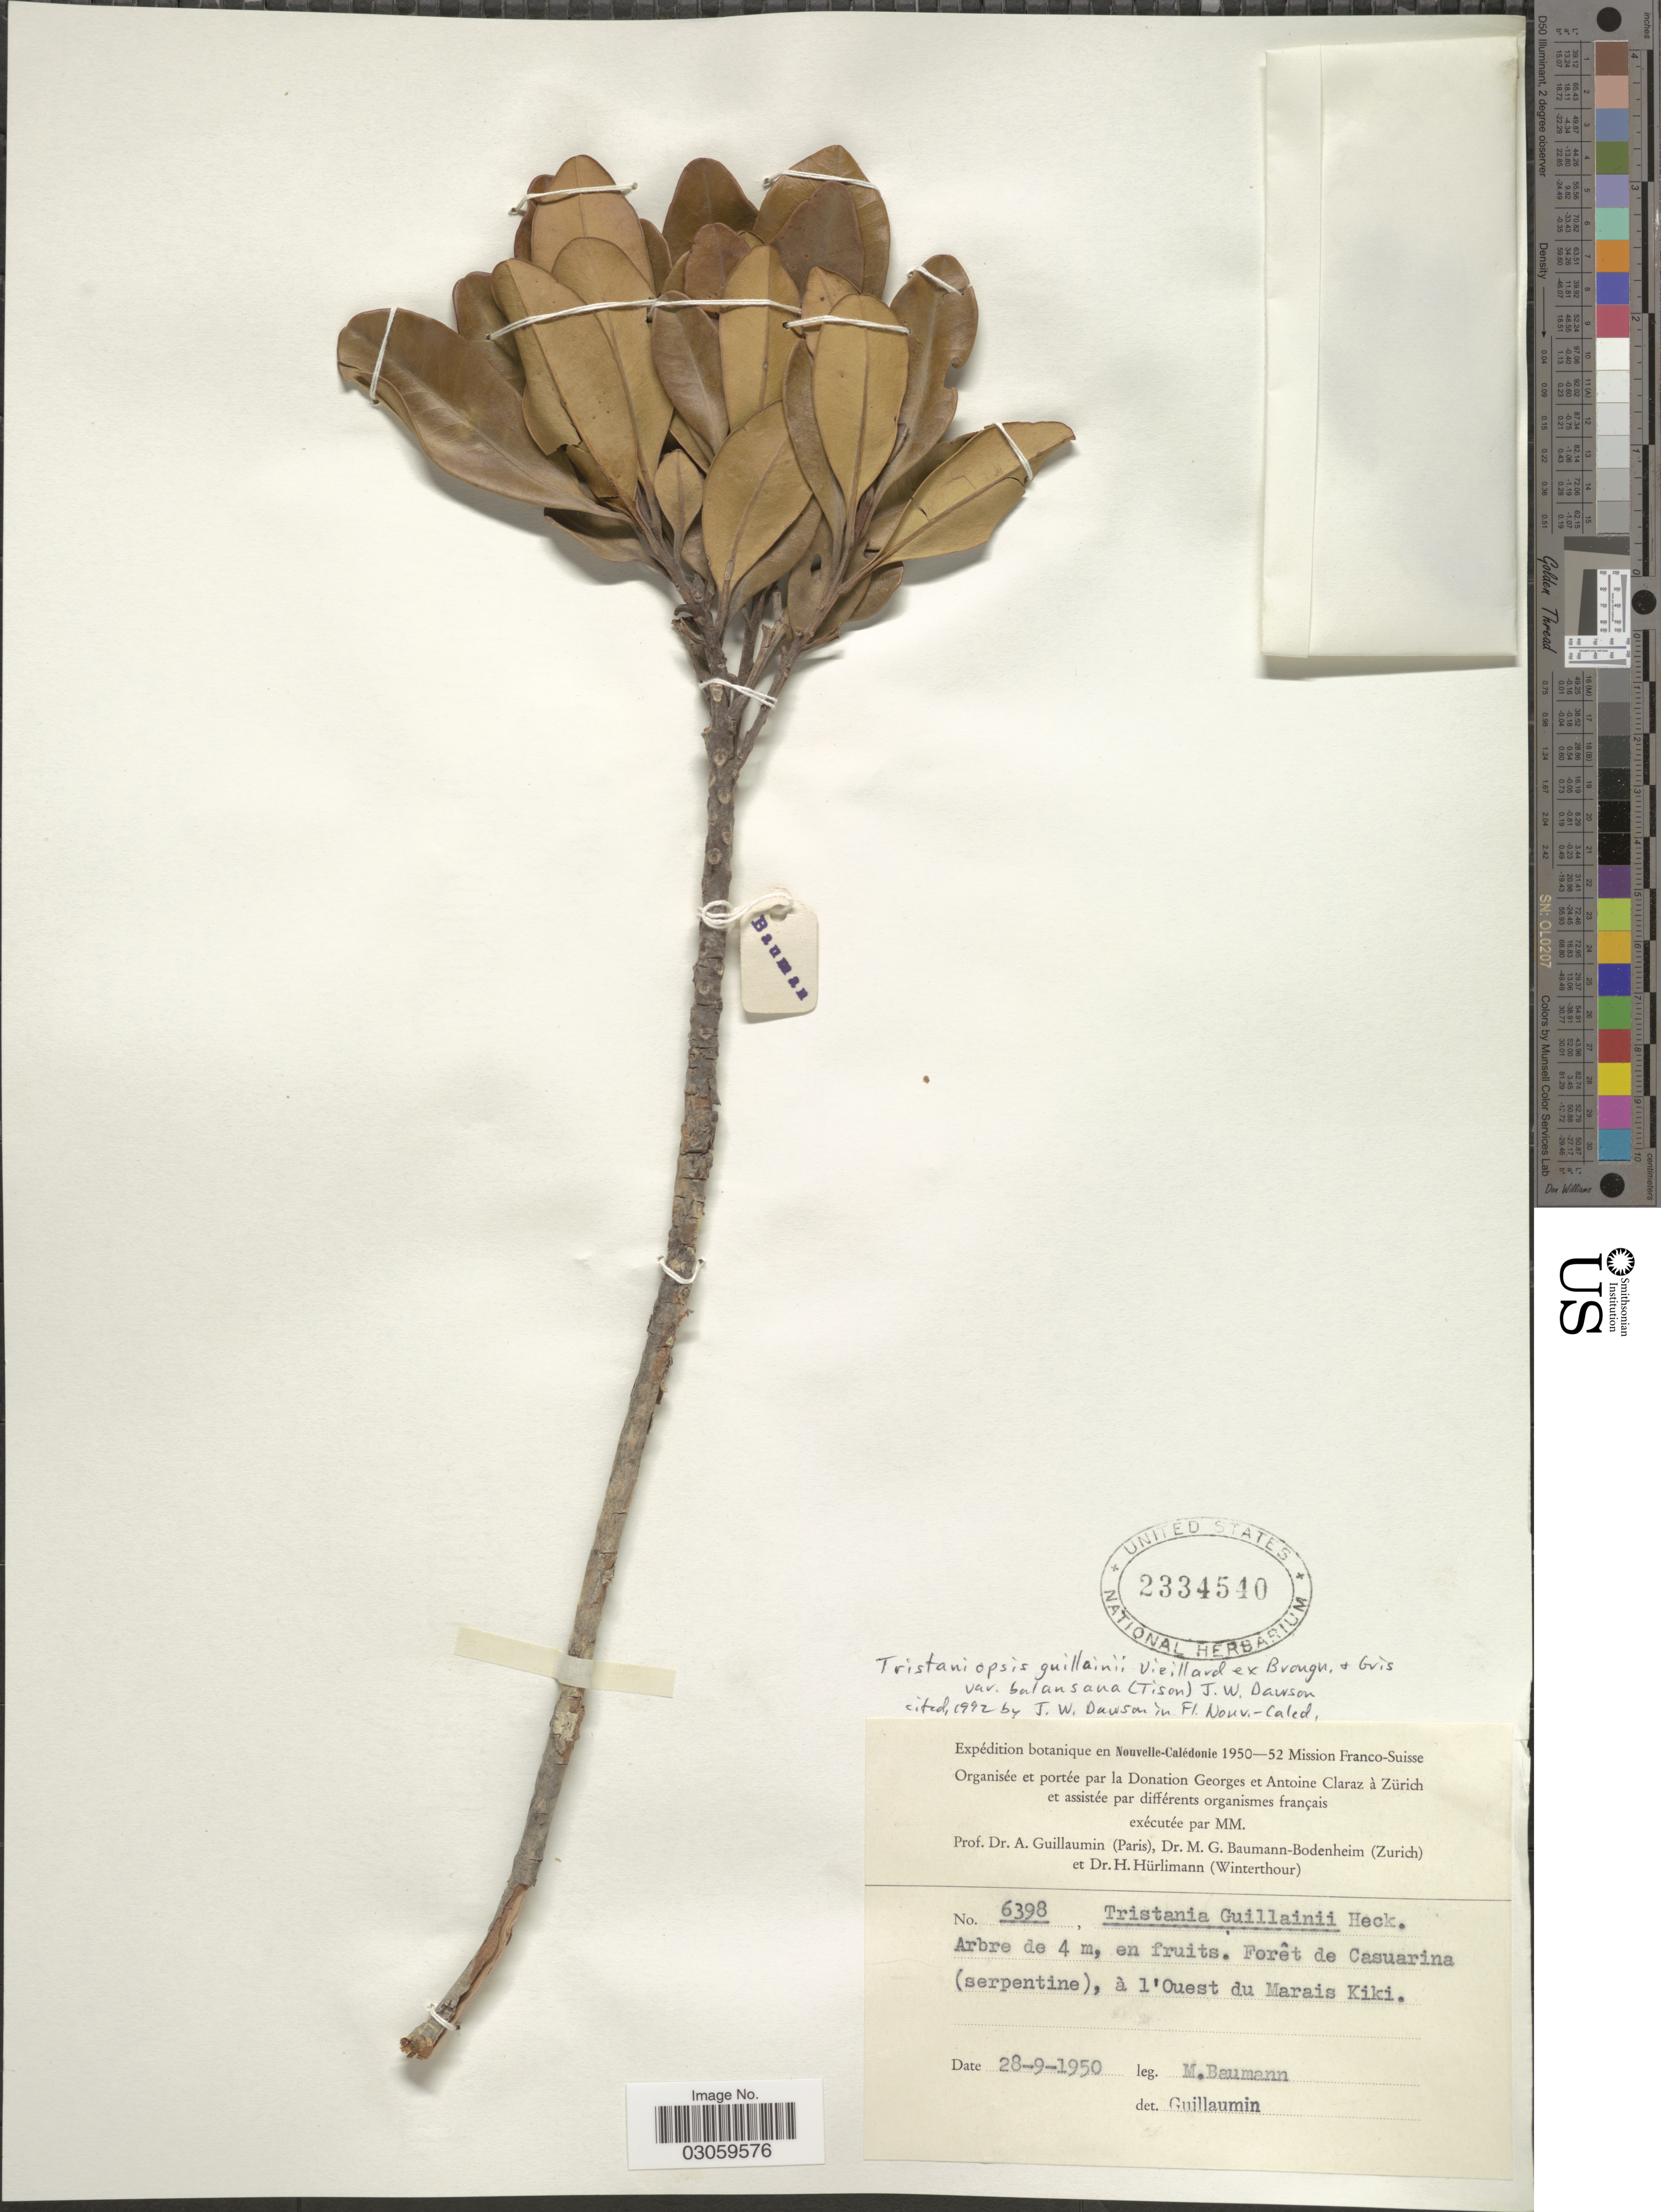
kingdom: Plantae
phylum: Tracheophyta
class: Magnoliopsida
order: Myrtales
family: Myrtaceae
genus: Tristaniopsis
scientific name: Tristaniopsis guillainii var. balansana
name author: (Tison) J.W. Dawson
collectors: M. G. Baumann-Bodenheim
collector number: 6398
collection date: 1950-09-28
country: New Caledonia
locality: Nouvelle-Calédonie. Forêt de Casuarina (serpentine), à l'Ouest du Marais Kiki.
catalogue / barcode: US 2334540